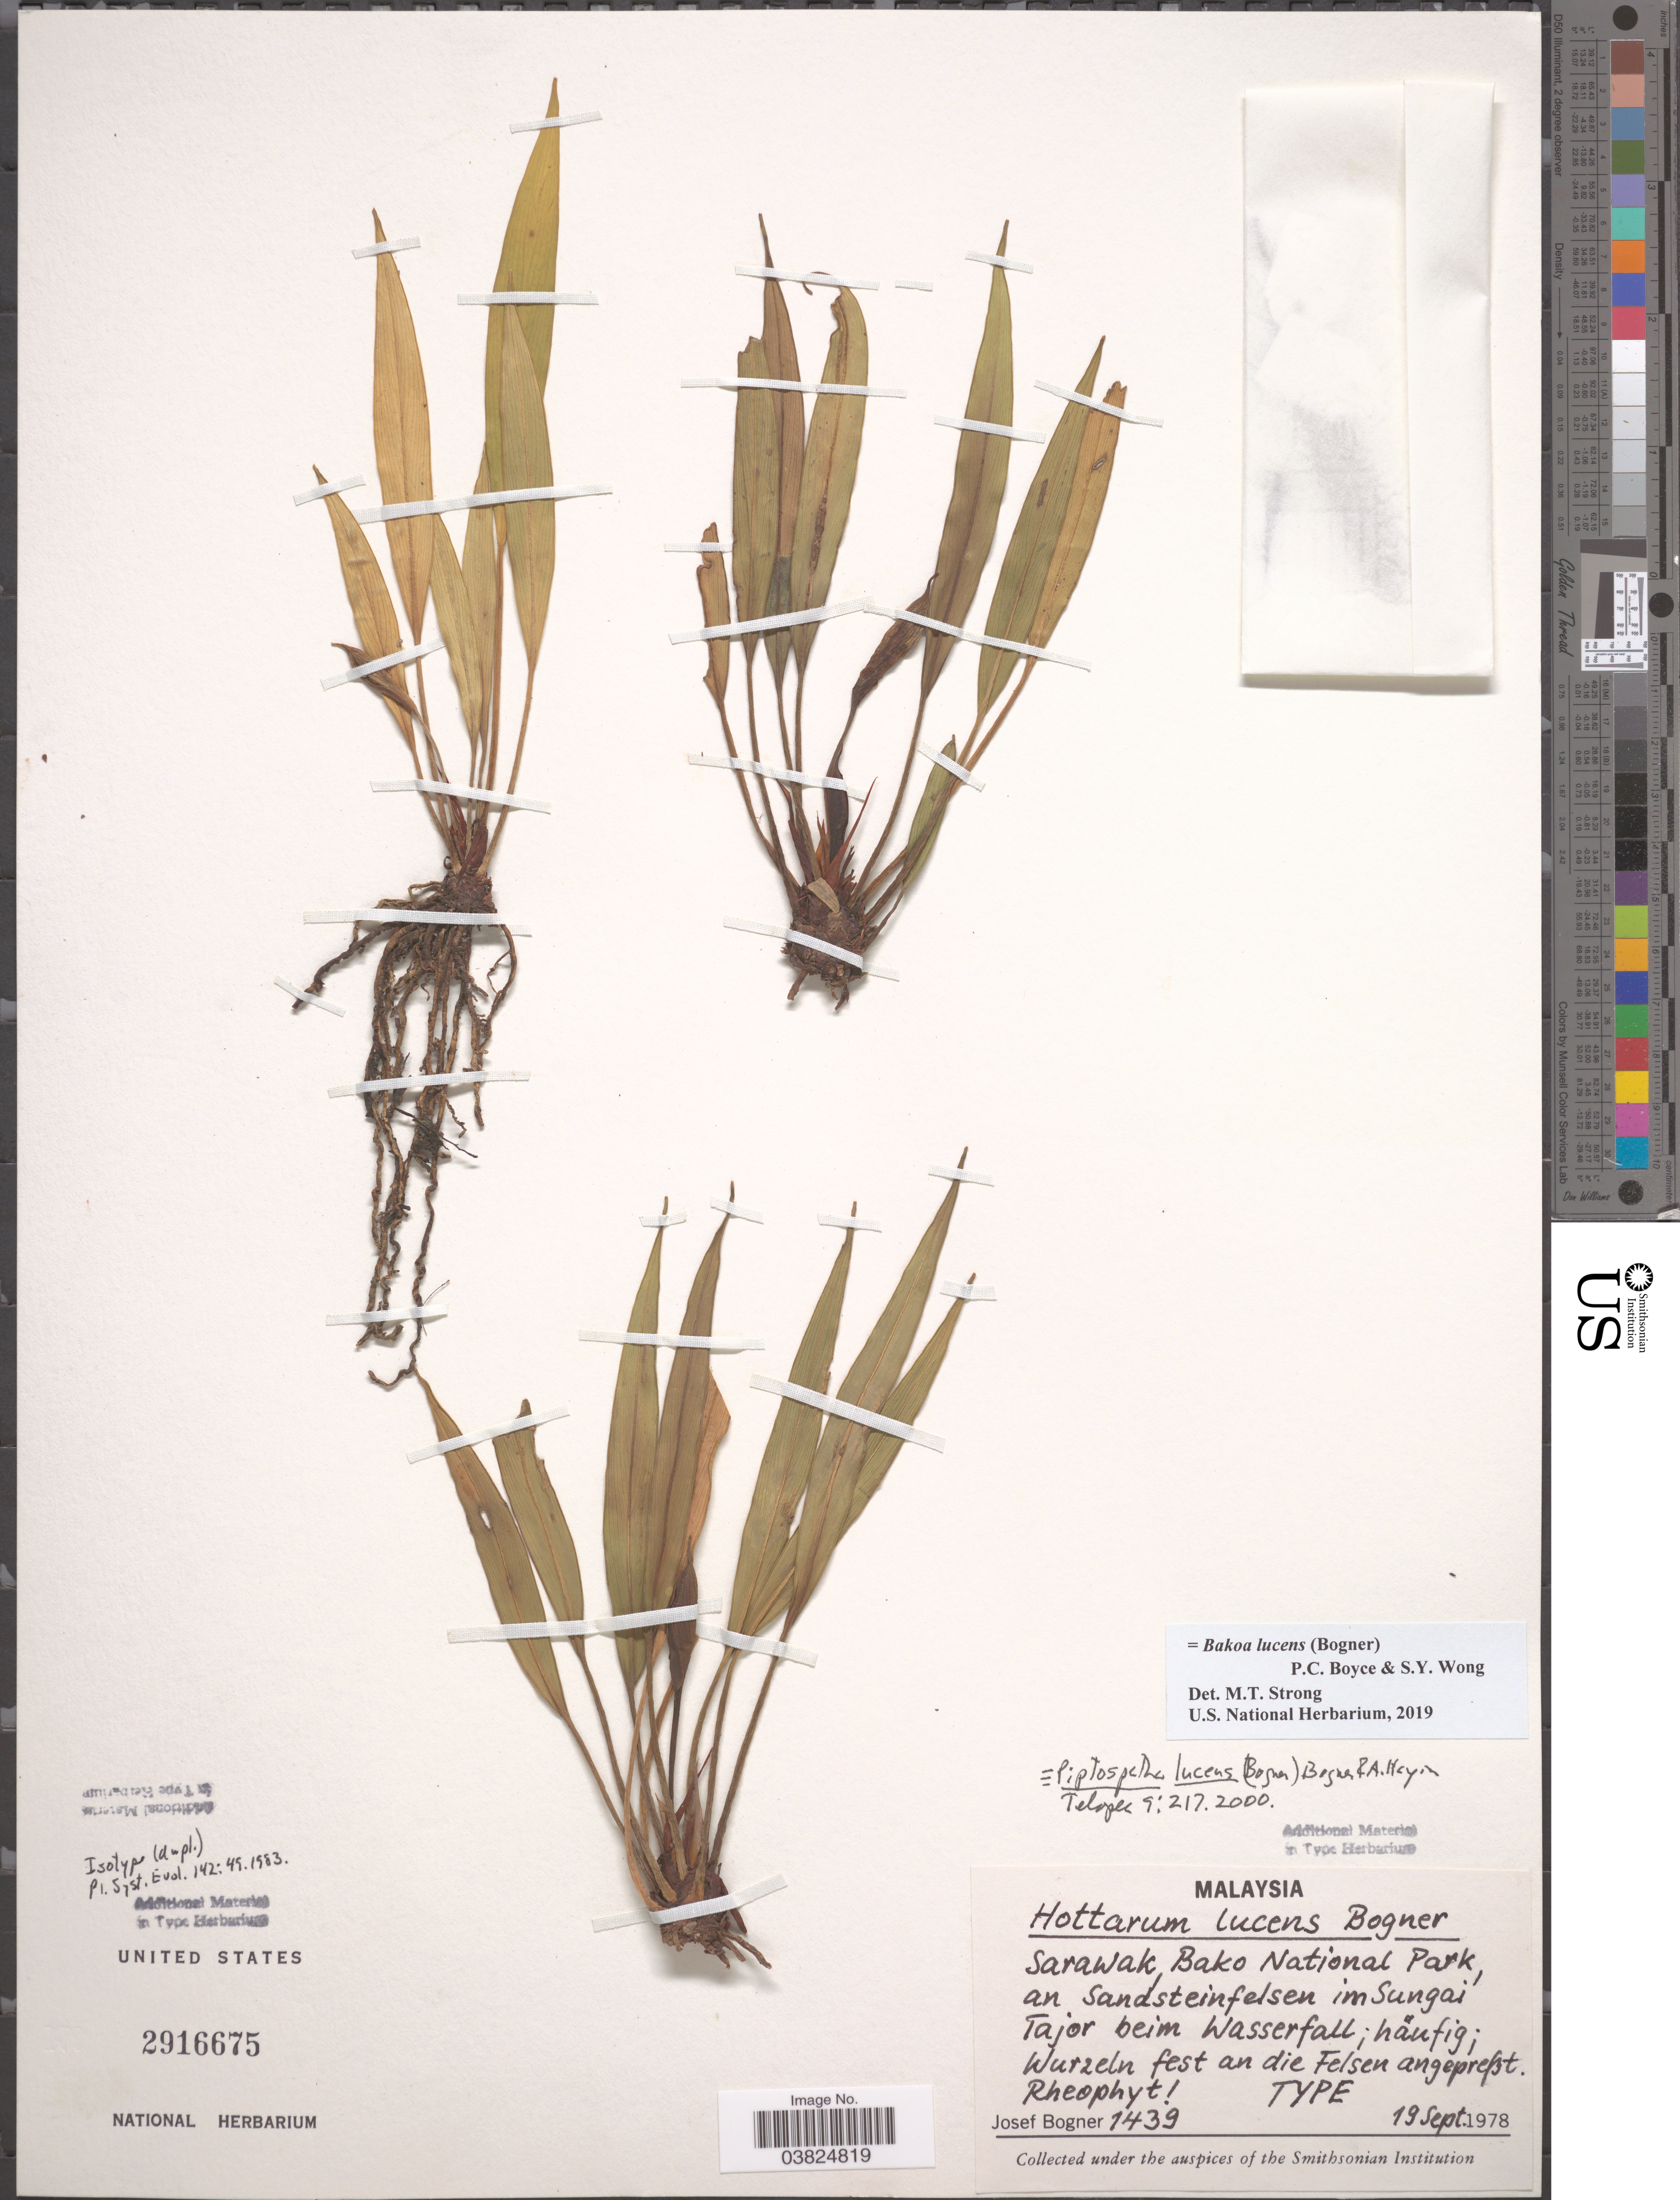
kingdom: Plantae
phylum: Tracheophyta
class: Liliopsida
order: Alismatales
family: Araceae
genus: Bakoa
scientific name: Bakoa lucens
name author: (Bogner) P.C. Boyce & S.Y. Wong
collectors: J. Bogner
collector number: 1439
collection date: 1978-09-19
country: Malaysia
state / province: Sarawak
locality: Sarawak Bako National Park, an sandsteinfelsen im Sungai Tajor beim Wasserfall.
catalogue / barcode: US 2916675